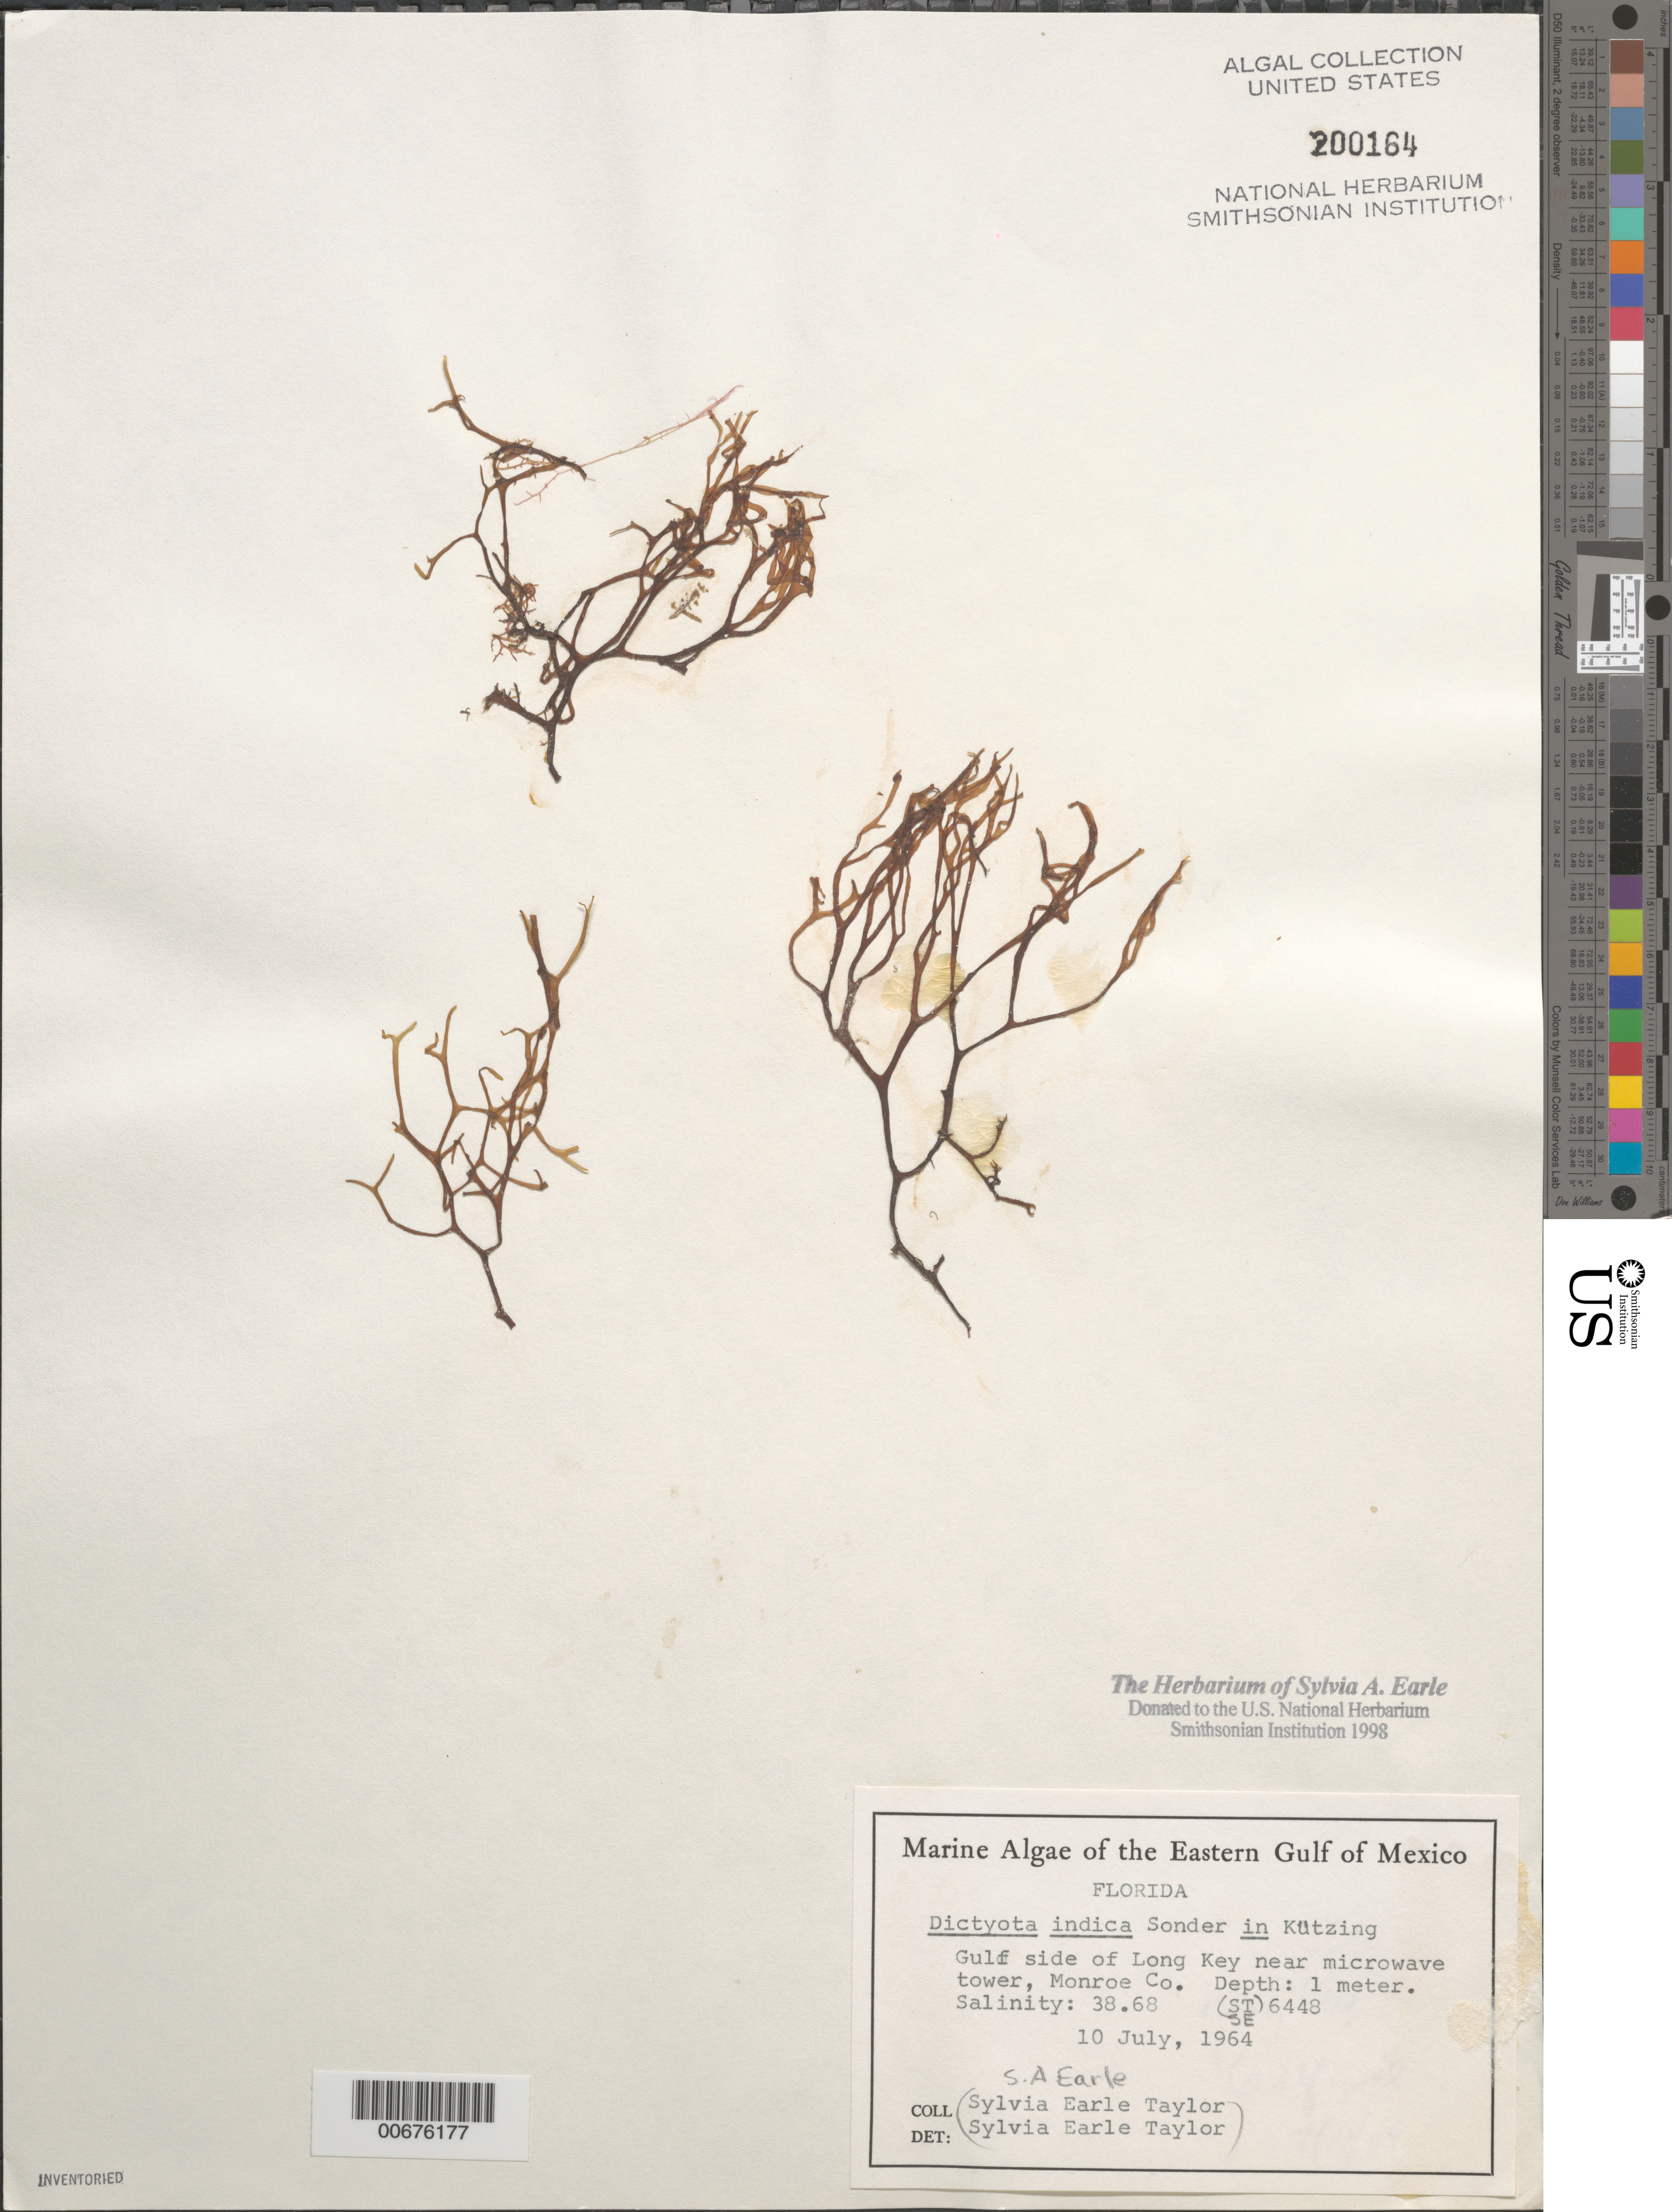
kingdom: Chromista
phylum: Ochrophyta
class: Phaeophyceae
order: Dictyotales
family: Dictyotaceae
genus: Dictyota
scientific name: Dictyota indica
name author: Anand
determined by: Earle, S. A.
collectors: S. A. Earle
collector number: Se 6448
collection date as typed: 10 Jul 1964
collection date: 1964-07-10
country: United States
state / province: Florida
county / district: Monroe County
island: Long Key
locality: Gulf of Mexico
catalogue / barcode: US 200164